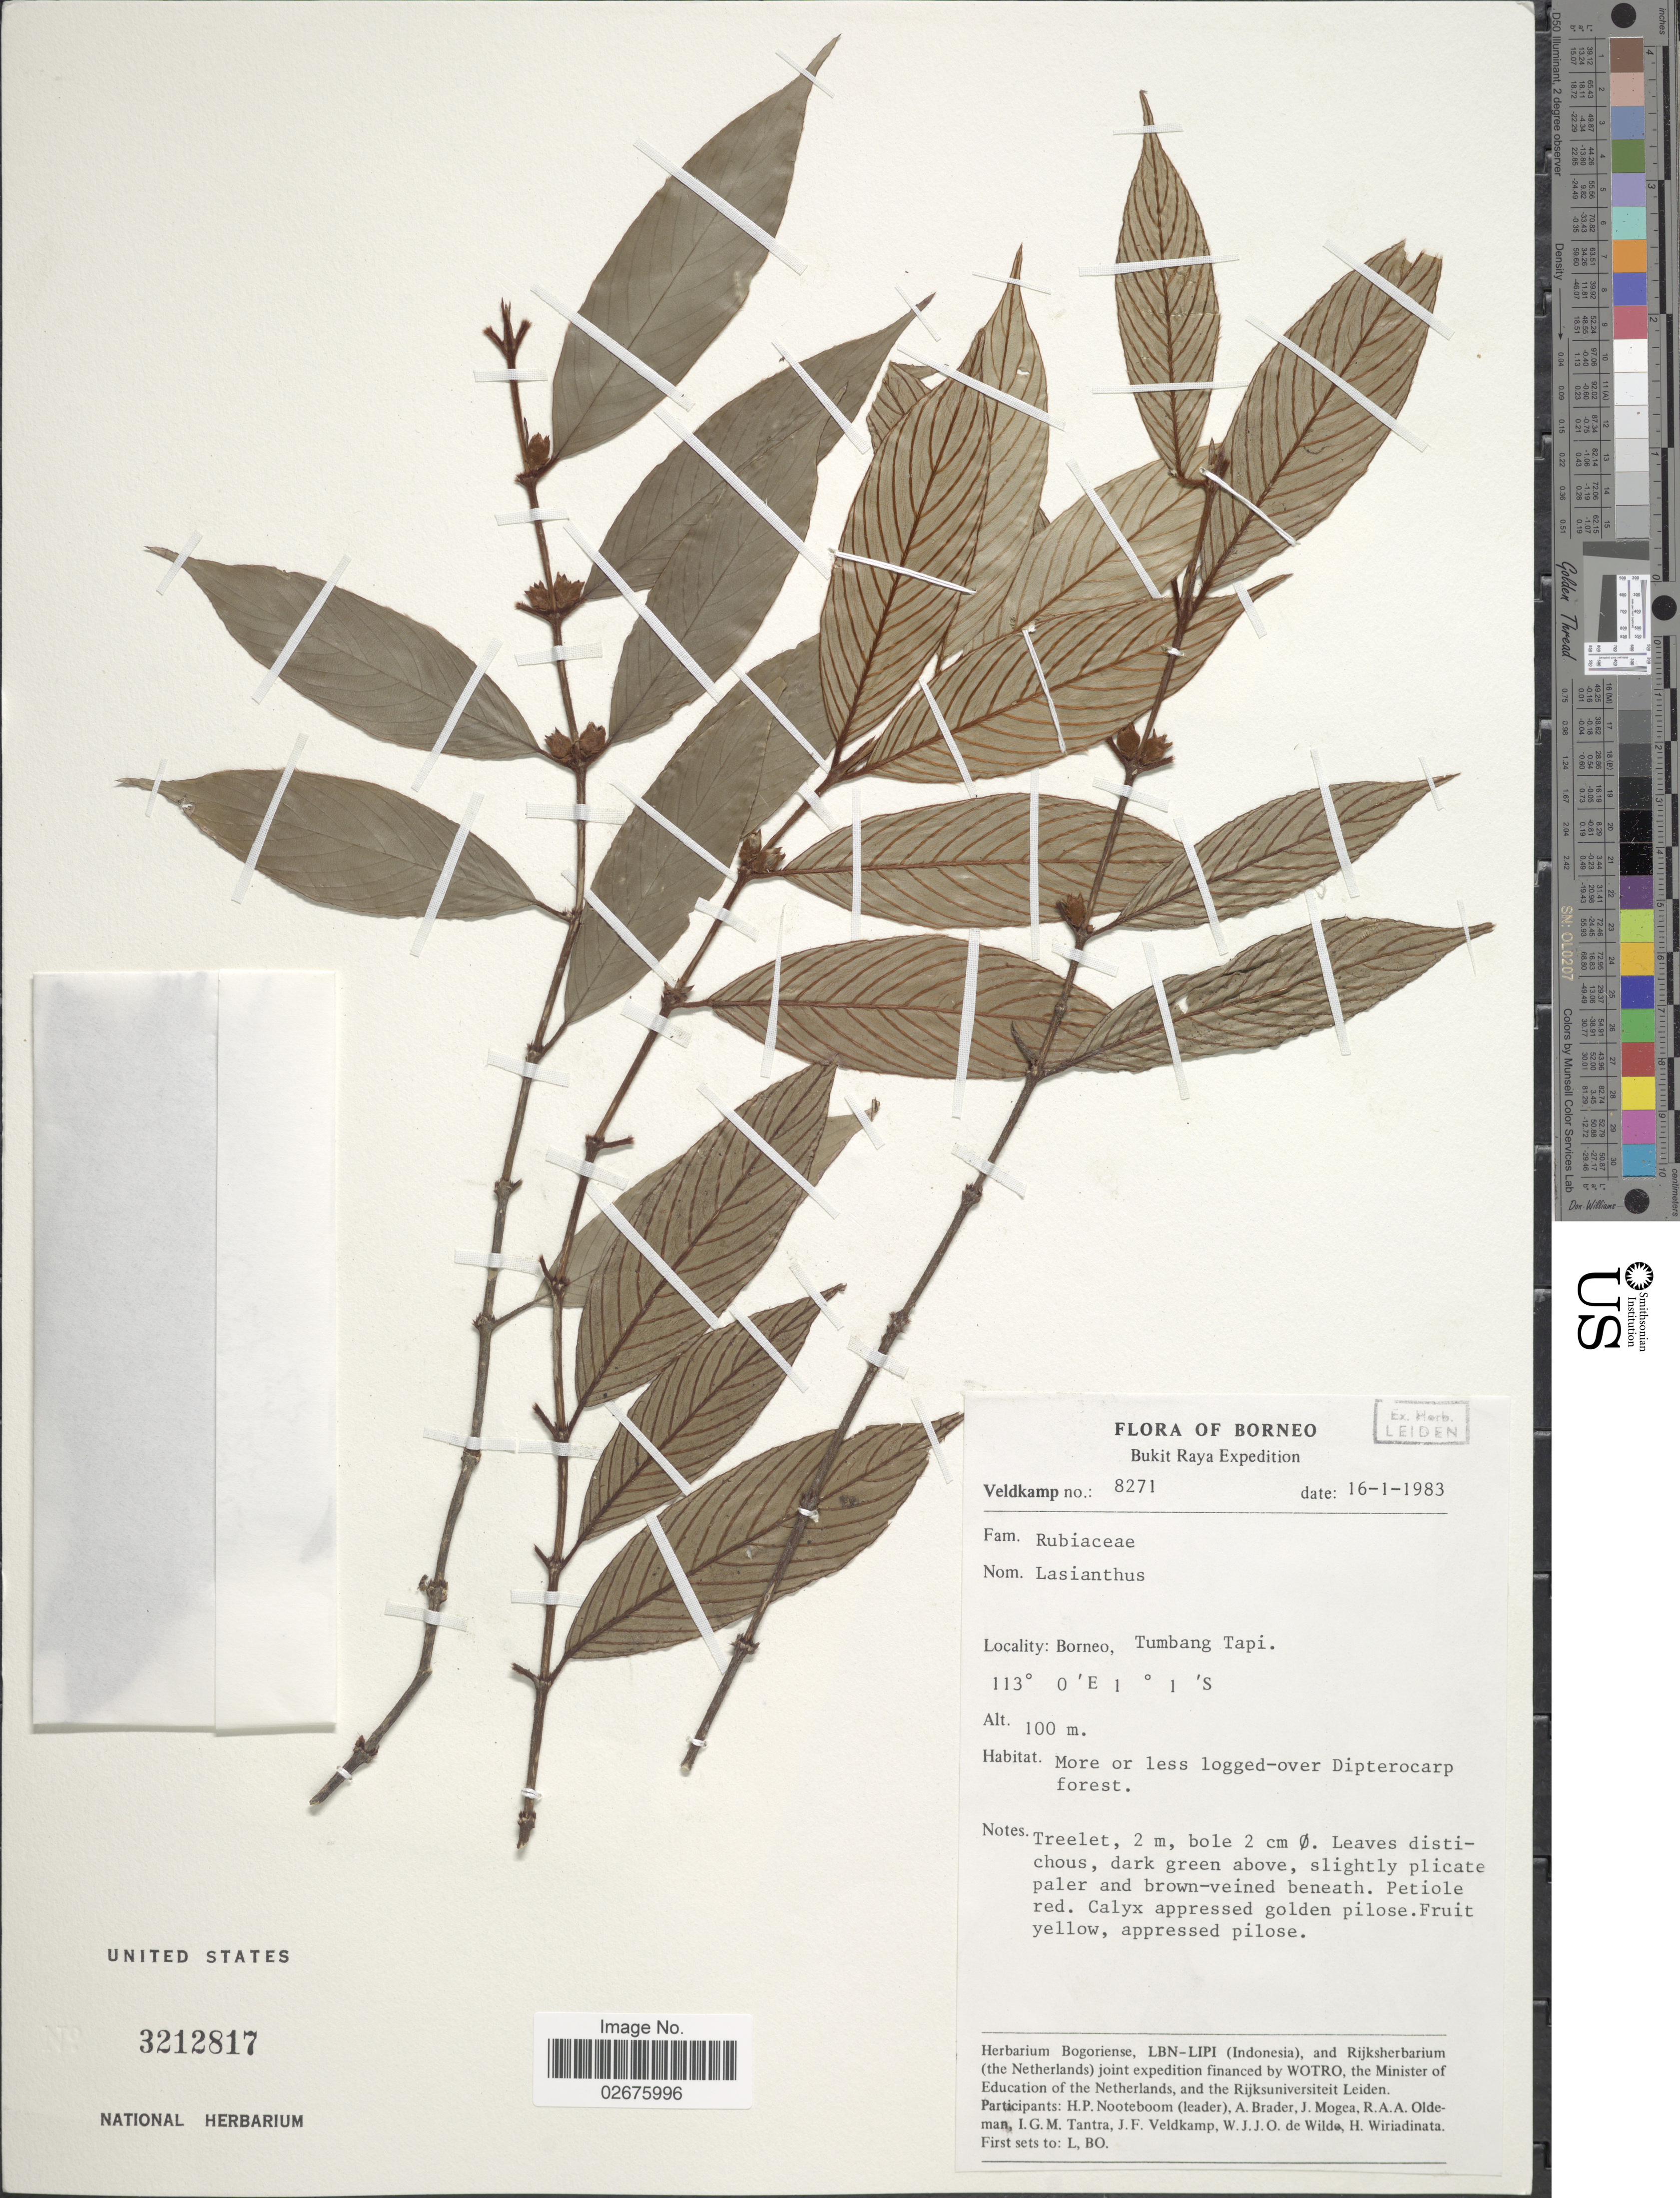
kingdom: Plantae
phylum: Tracheophyta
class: Magnoliopsida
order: Gentianales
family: Rubiaceae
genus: Lasianthus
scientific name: Lasianthus sp.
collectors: J. F. Veldkamp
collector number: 8271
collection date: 1983-01-16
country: Indonesia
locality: Borneo. Bukit Raya. Tumbang Tapi.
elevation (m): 100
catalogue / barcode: US 3212817